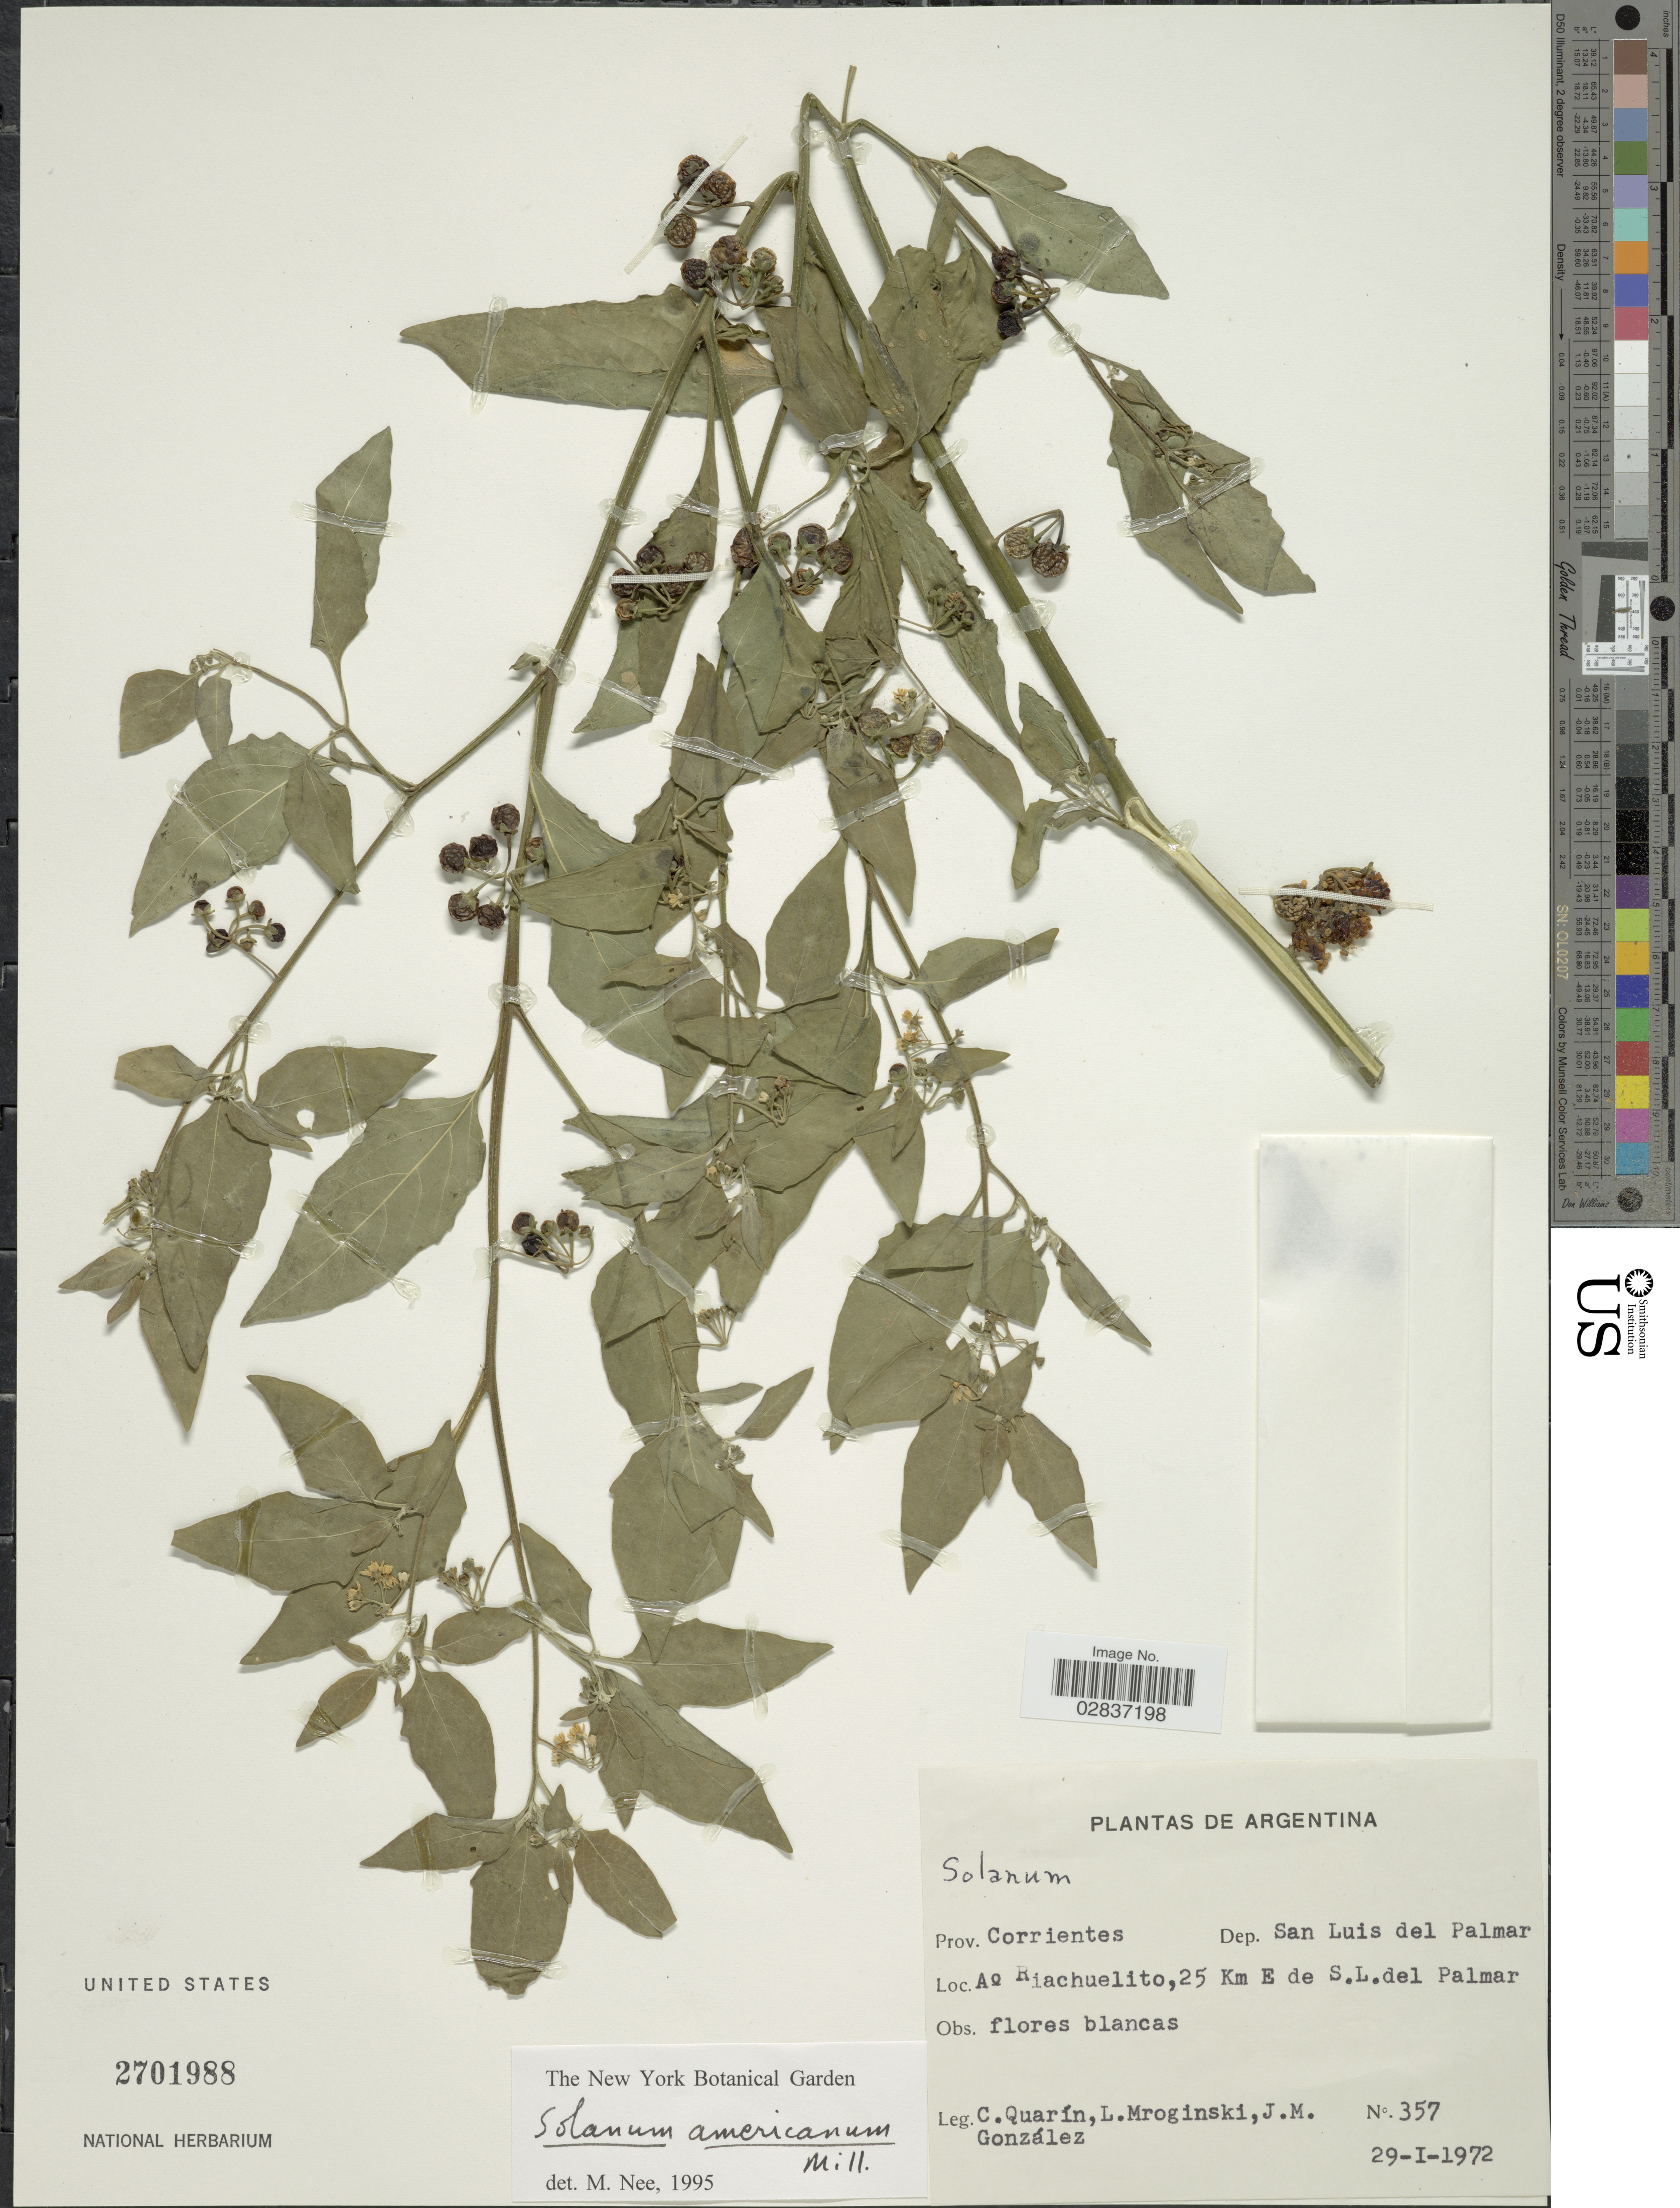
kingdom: Plantae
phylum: Tracheophyta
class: Magnoliopsida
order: Solanales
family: Solanaceae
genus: Solanum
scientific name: Solanum americanum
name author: Mill.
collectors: C. Quarin, L. Mroginski & J. M. Gonzalez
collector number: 357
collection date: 1972-01-29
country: Argentina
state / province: Corrientes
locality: Prov. Corrientes, Dep. San Luis del Palmar, Ao Riachuelito, 25 Km E de S.L. del Palmar.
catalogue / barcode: US 2701988